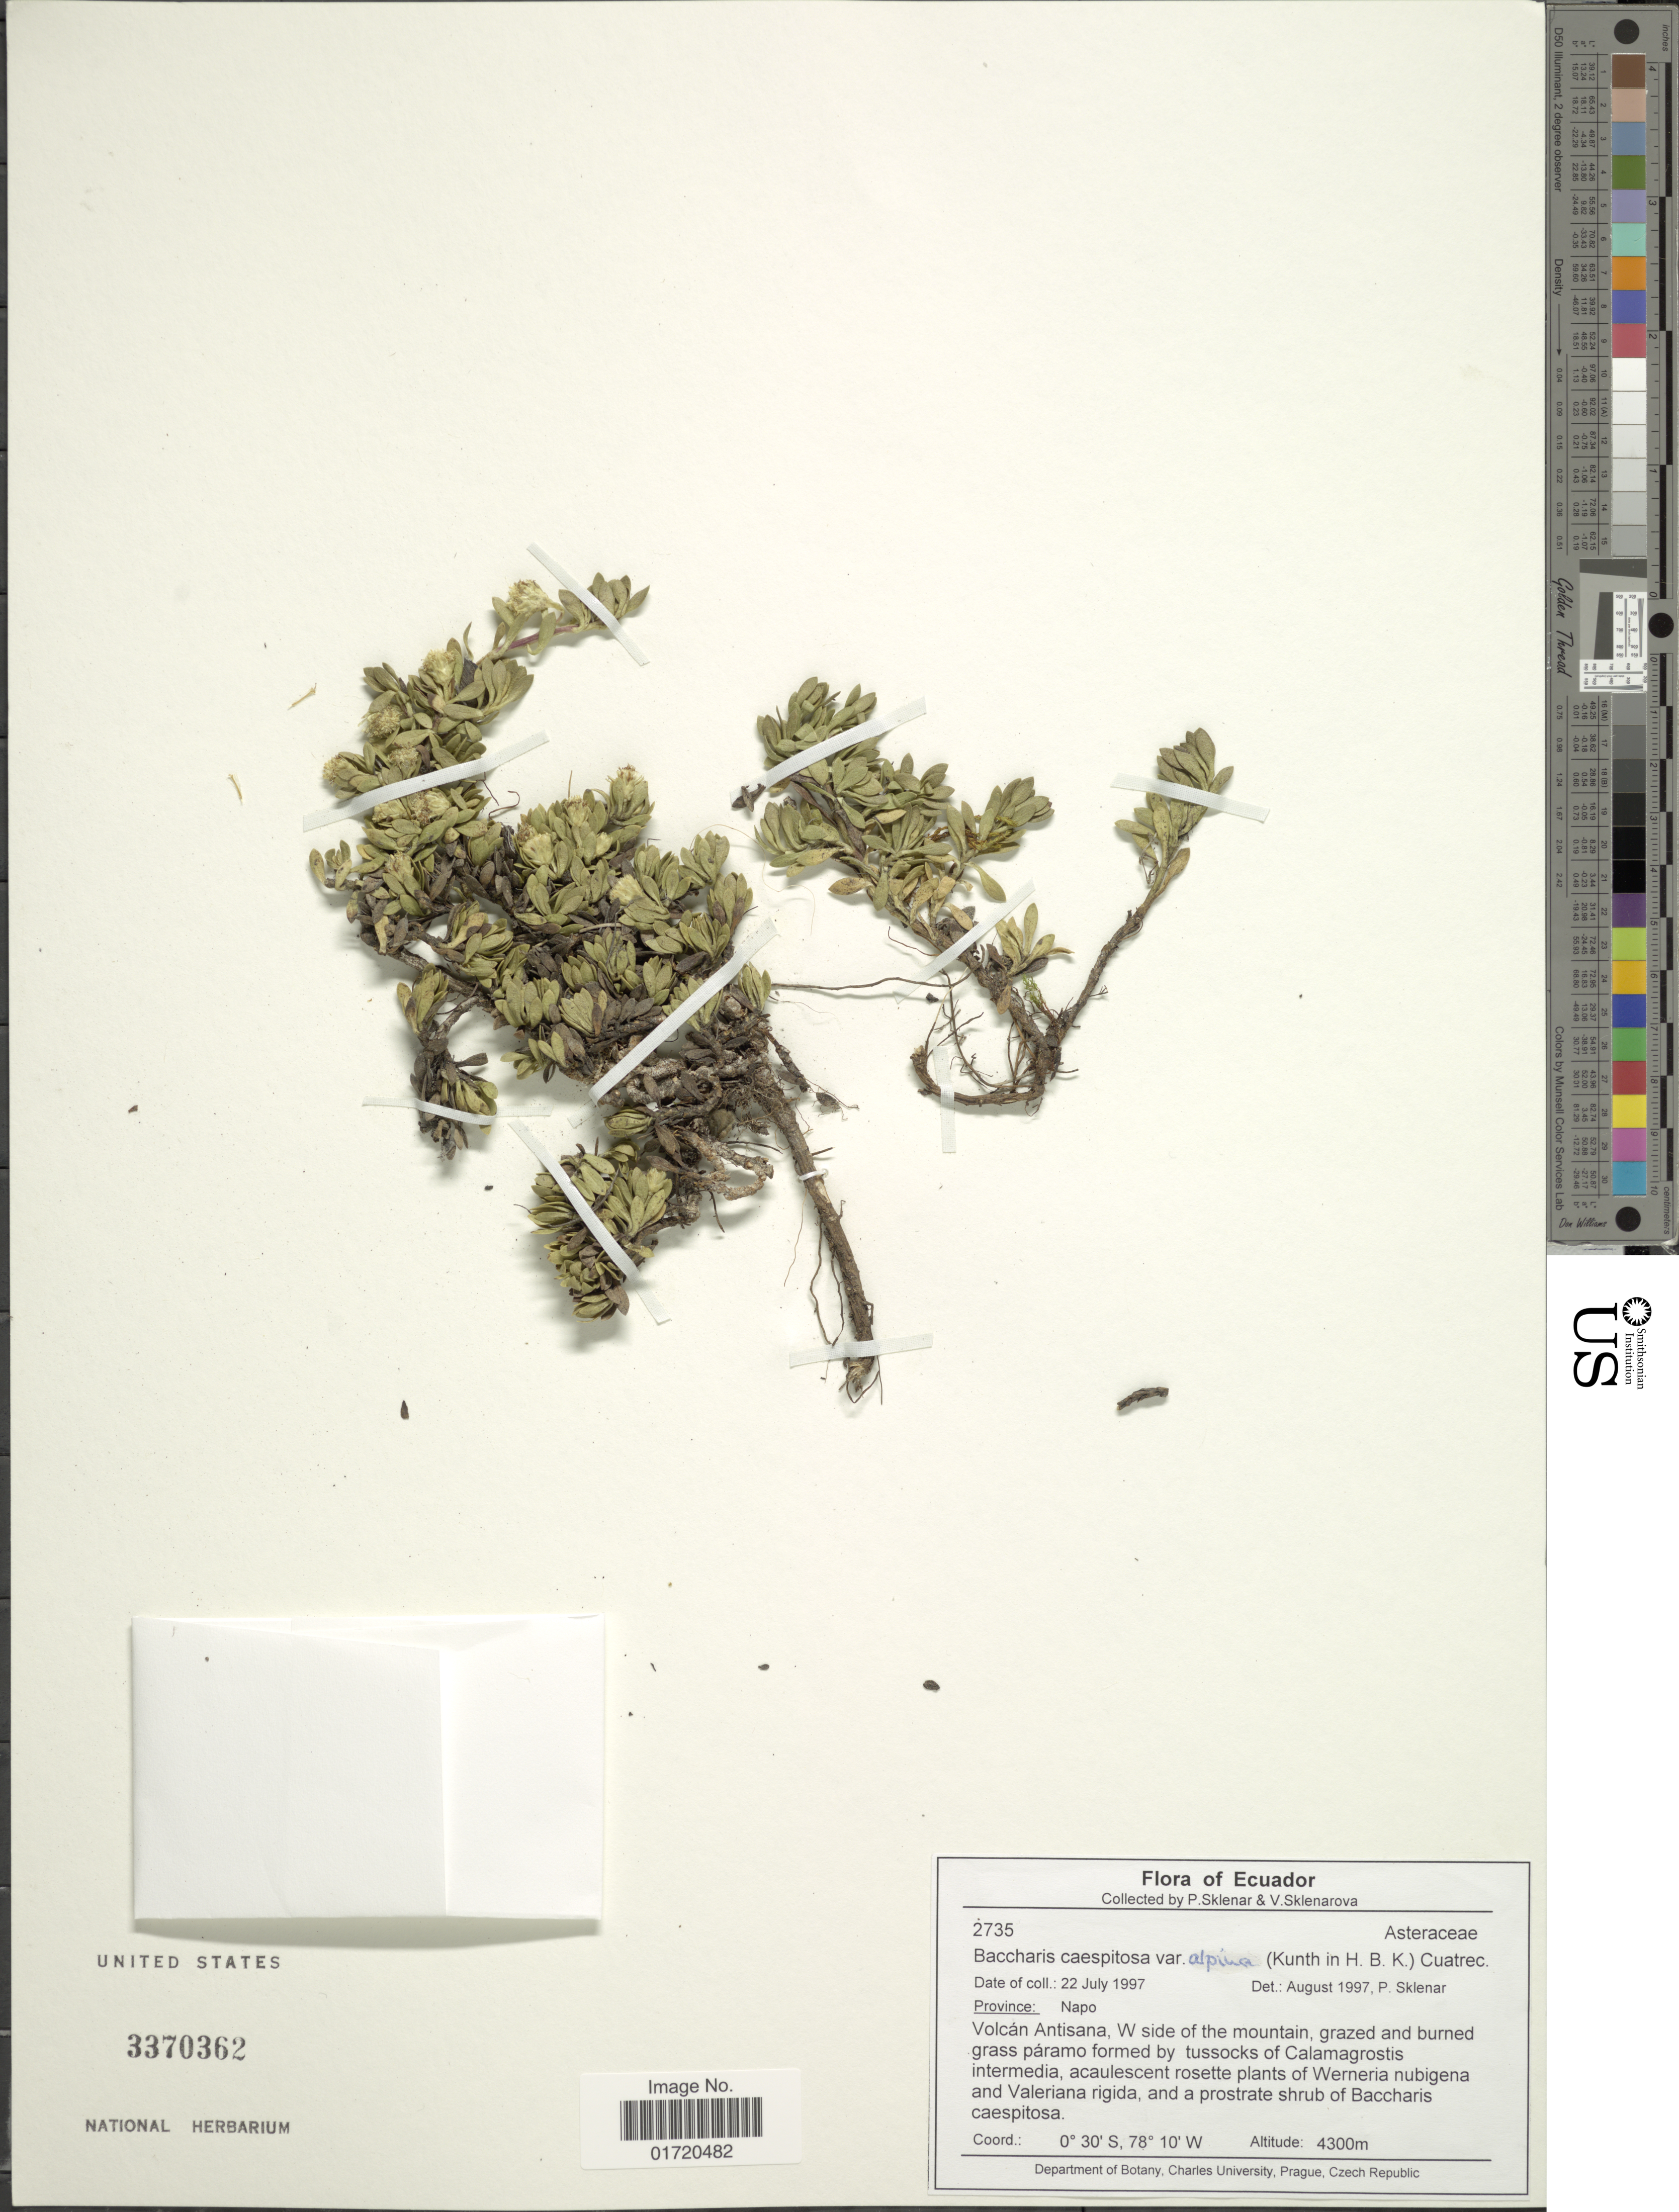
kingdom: Plantae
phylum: Tracheophyta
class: Magnoliopsida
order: Asterales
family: Asteraceae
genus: Baccharis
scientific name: Baccharis caespitosa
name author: (Ruiz & Pav.) Pers.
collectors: P. Sklenár & V. Kosteckova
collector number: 2735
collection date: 1997-07-22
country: Ecuador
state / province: Napo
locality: Volcan Antisana, W side of the mountain.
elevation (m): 4300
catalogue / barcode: US 3370362